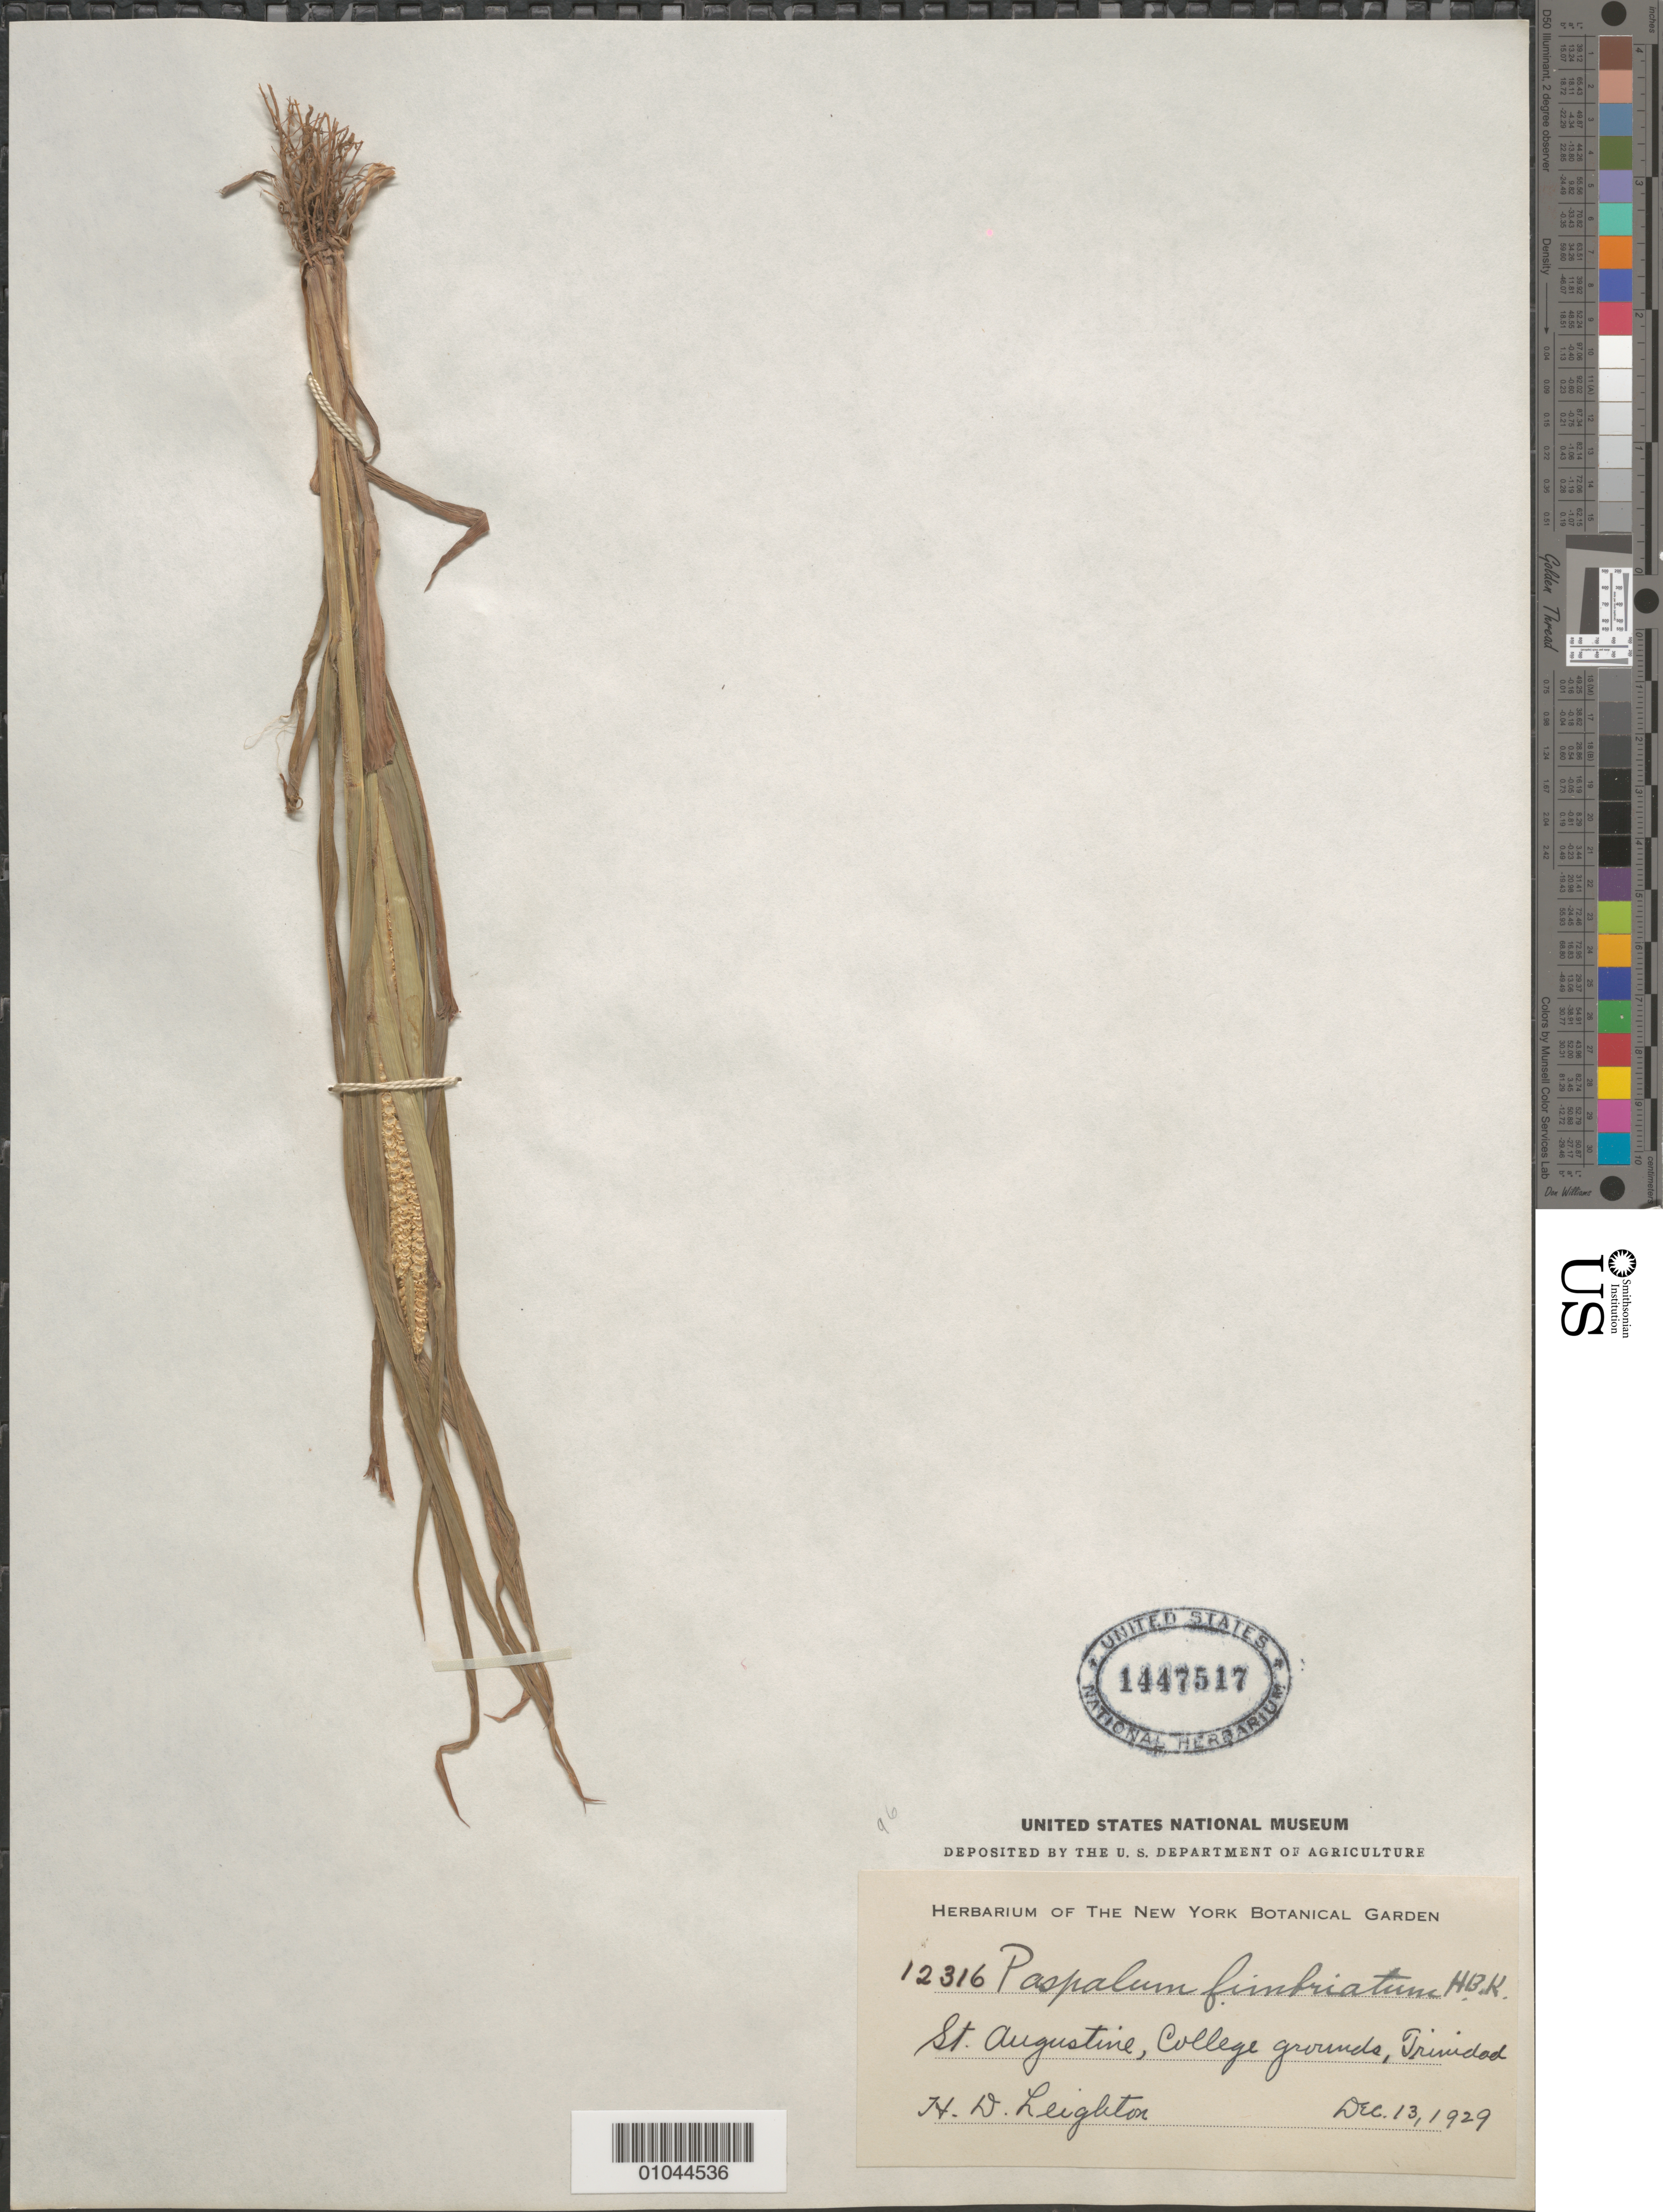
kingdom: Plantae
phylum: Tracheophyta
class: Liliopsida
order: Poales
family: Poaceae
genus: Paspalum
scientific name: Paspalum fimbriatum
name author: Kunth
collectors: H. Leighton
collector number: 12316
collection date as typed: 13 Dec 1929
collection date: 1929-12-13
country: Trinidad and Tobago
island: Trinidad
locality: St. Augustine, College grounds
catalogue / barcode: US 1447517